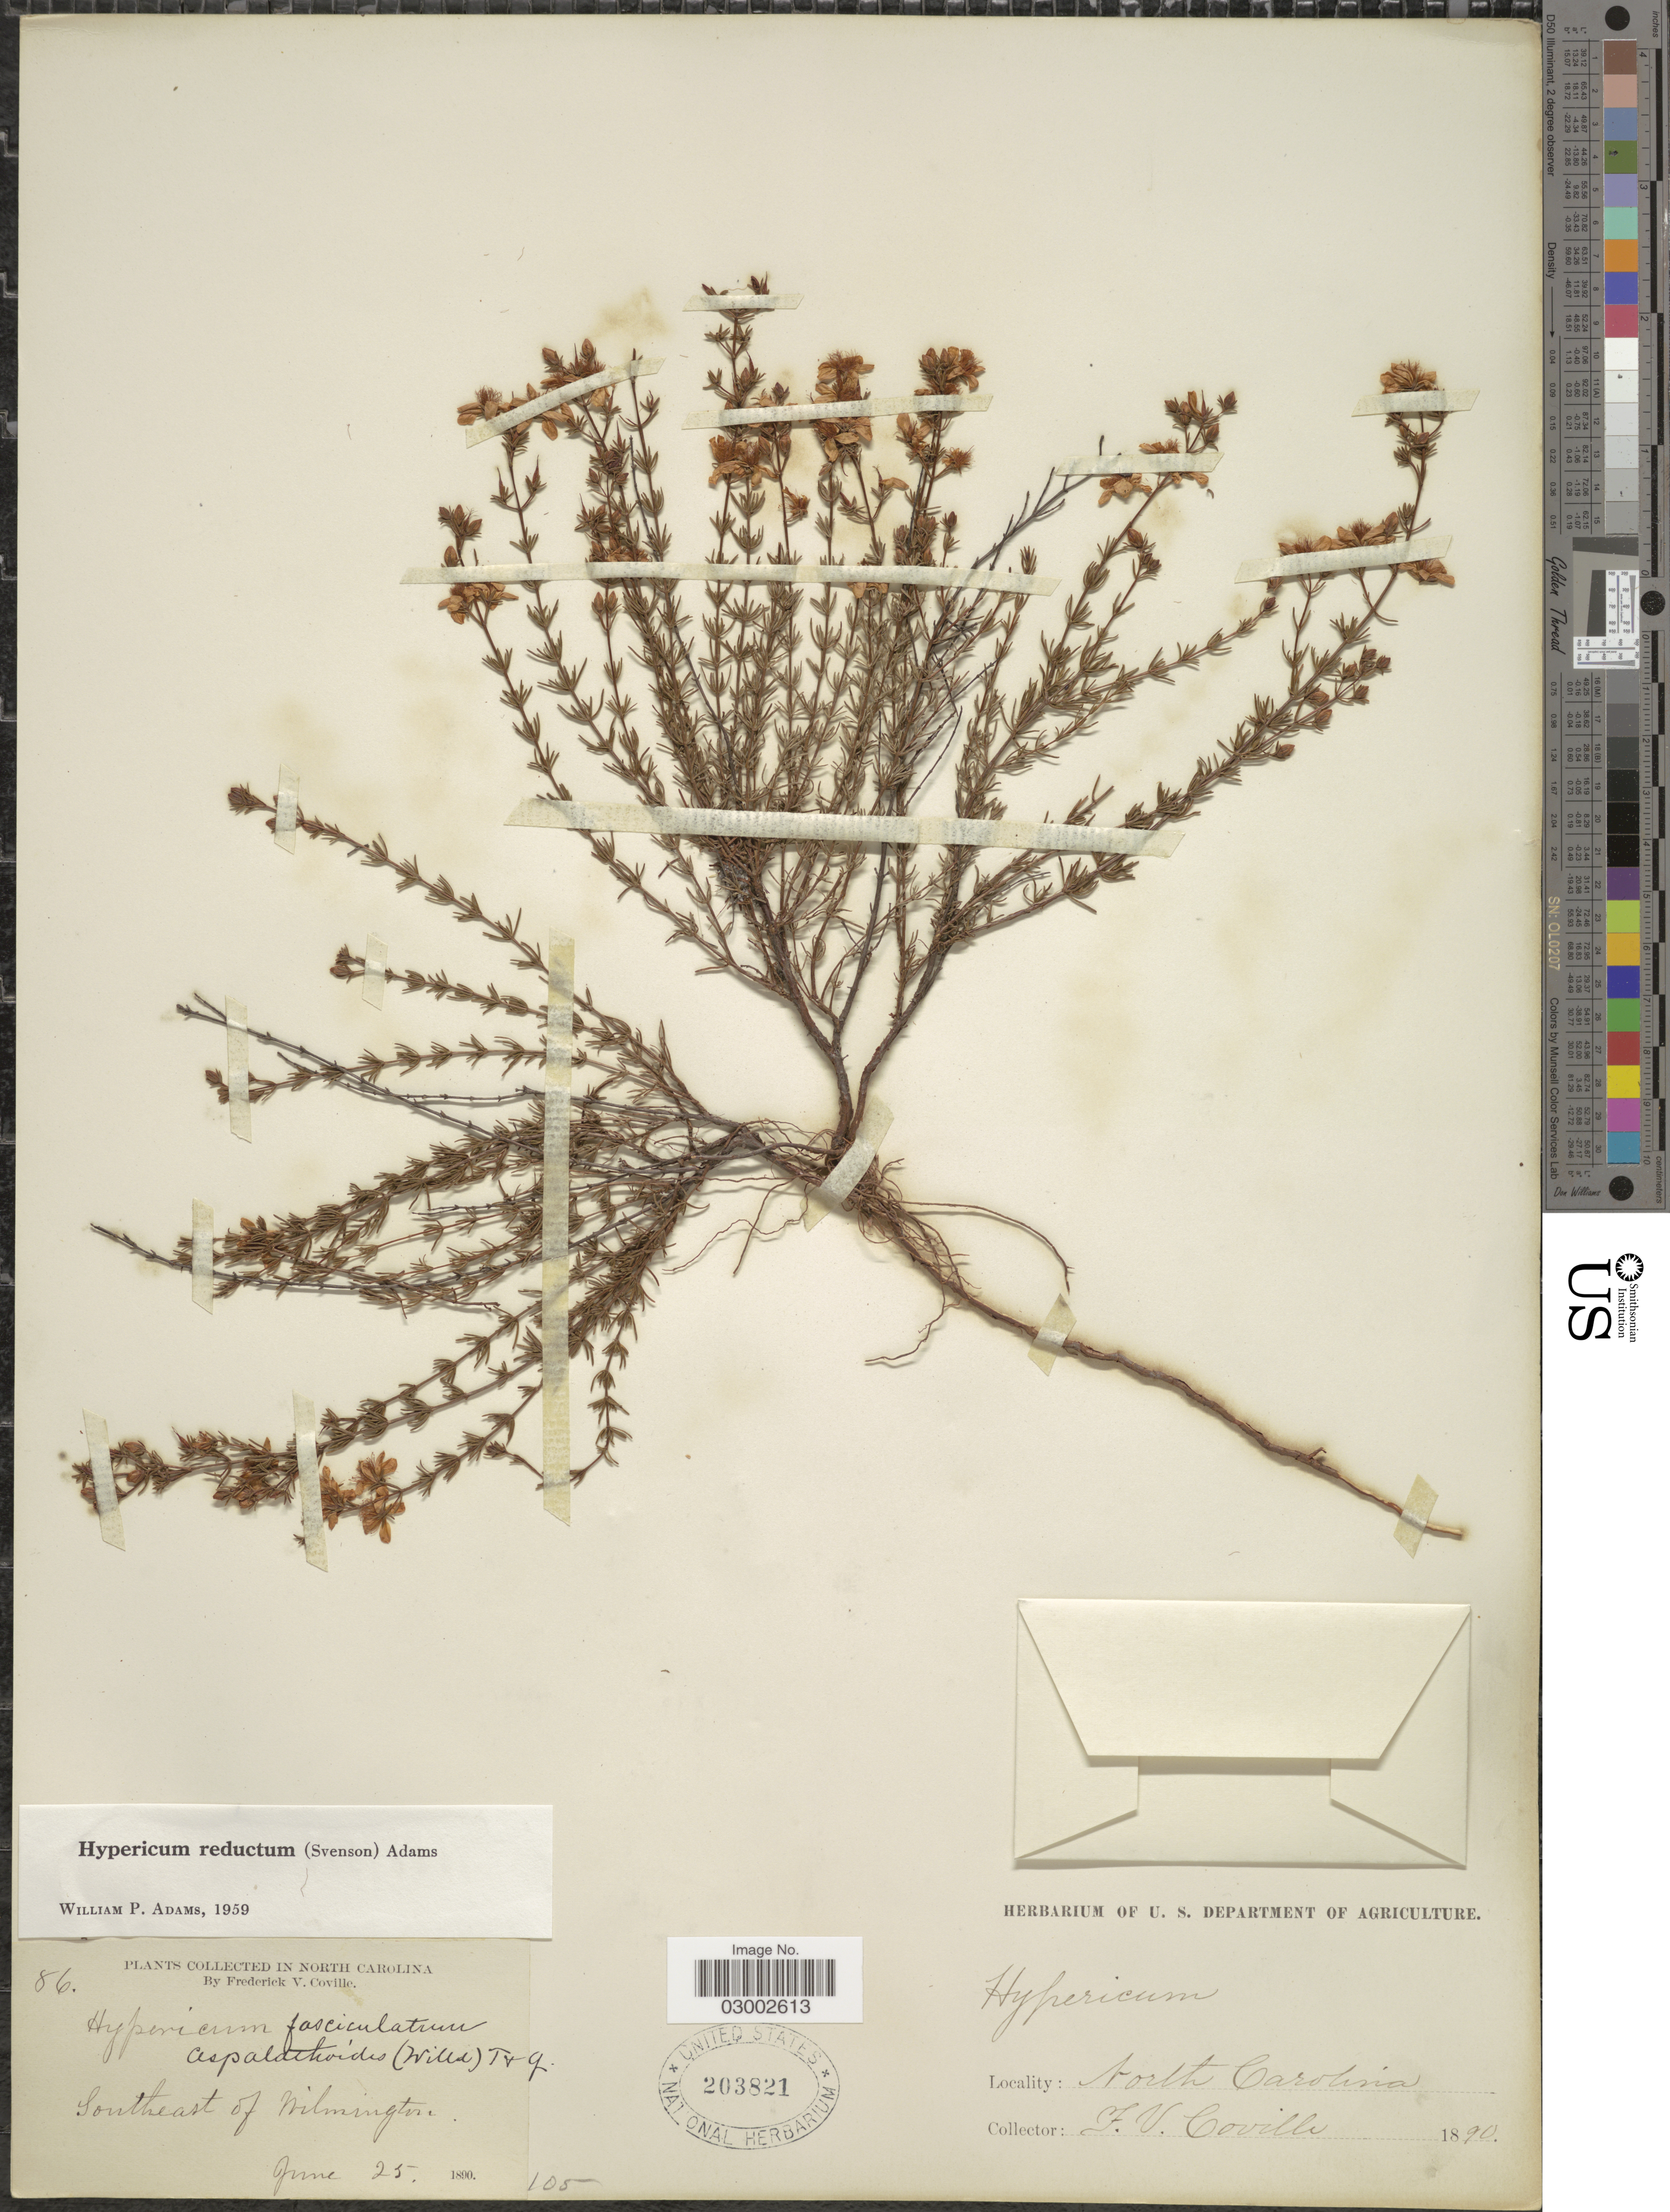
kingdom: Plantae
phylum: Tracheophyta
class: Magnoliopsida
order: Malpighiales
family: Hypericaceae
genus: Hypericum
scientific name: Hypericum tenuifolium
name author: Pursh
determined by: Strong, Mark T., (BOT), Smithsonian Institution - National Museum of Natural History (UNITED STATES)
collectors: F. V. Coville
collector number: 86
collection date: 1890-06-25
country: United States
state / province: North Carolina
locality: North Carolina. Southeast of Wilmington.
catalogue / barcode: US 203821